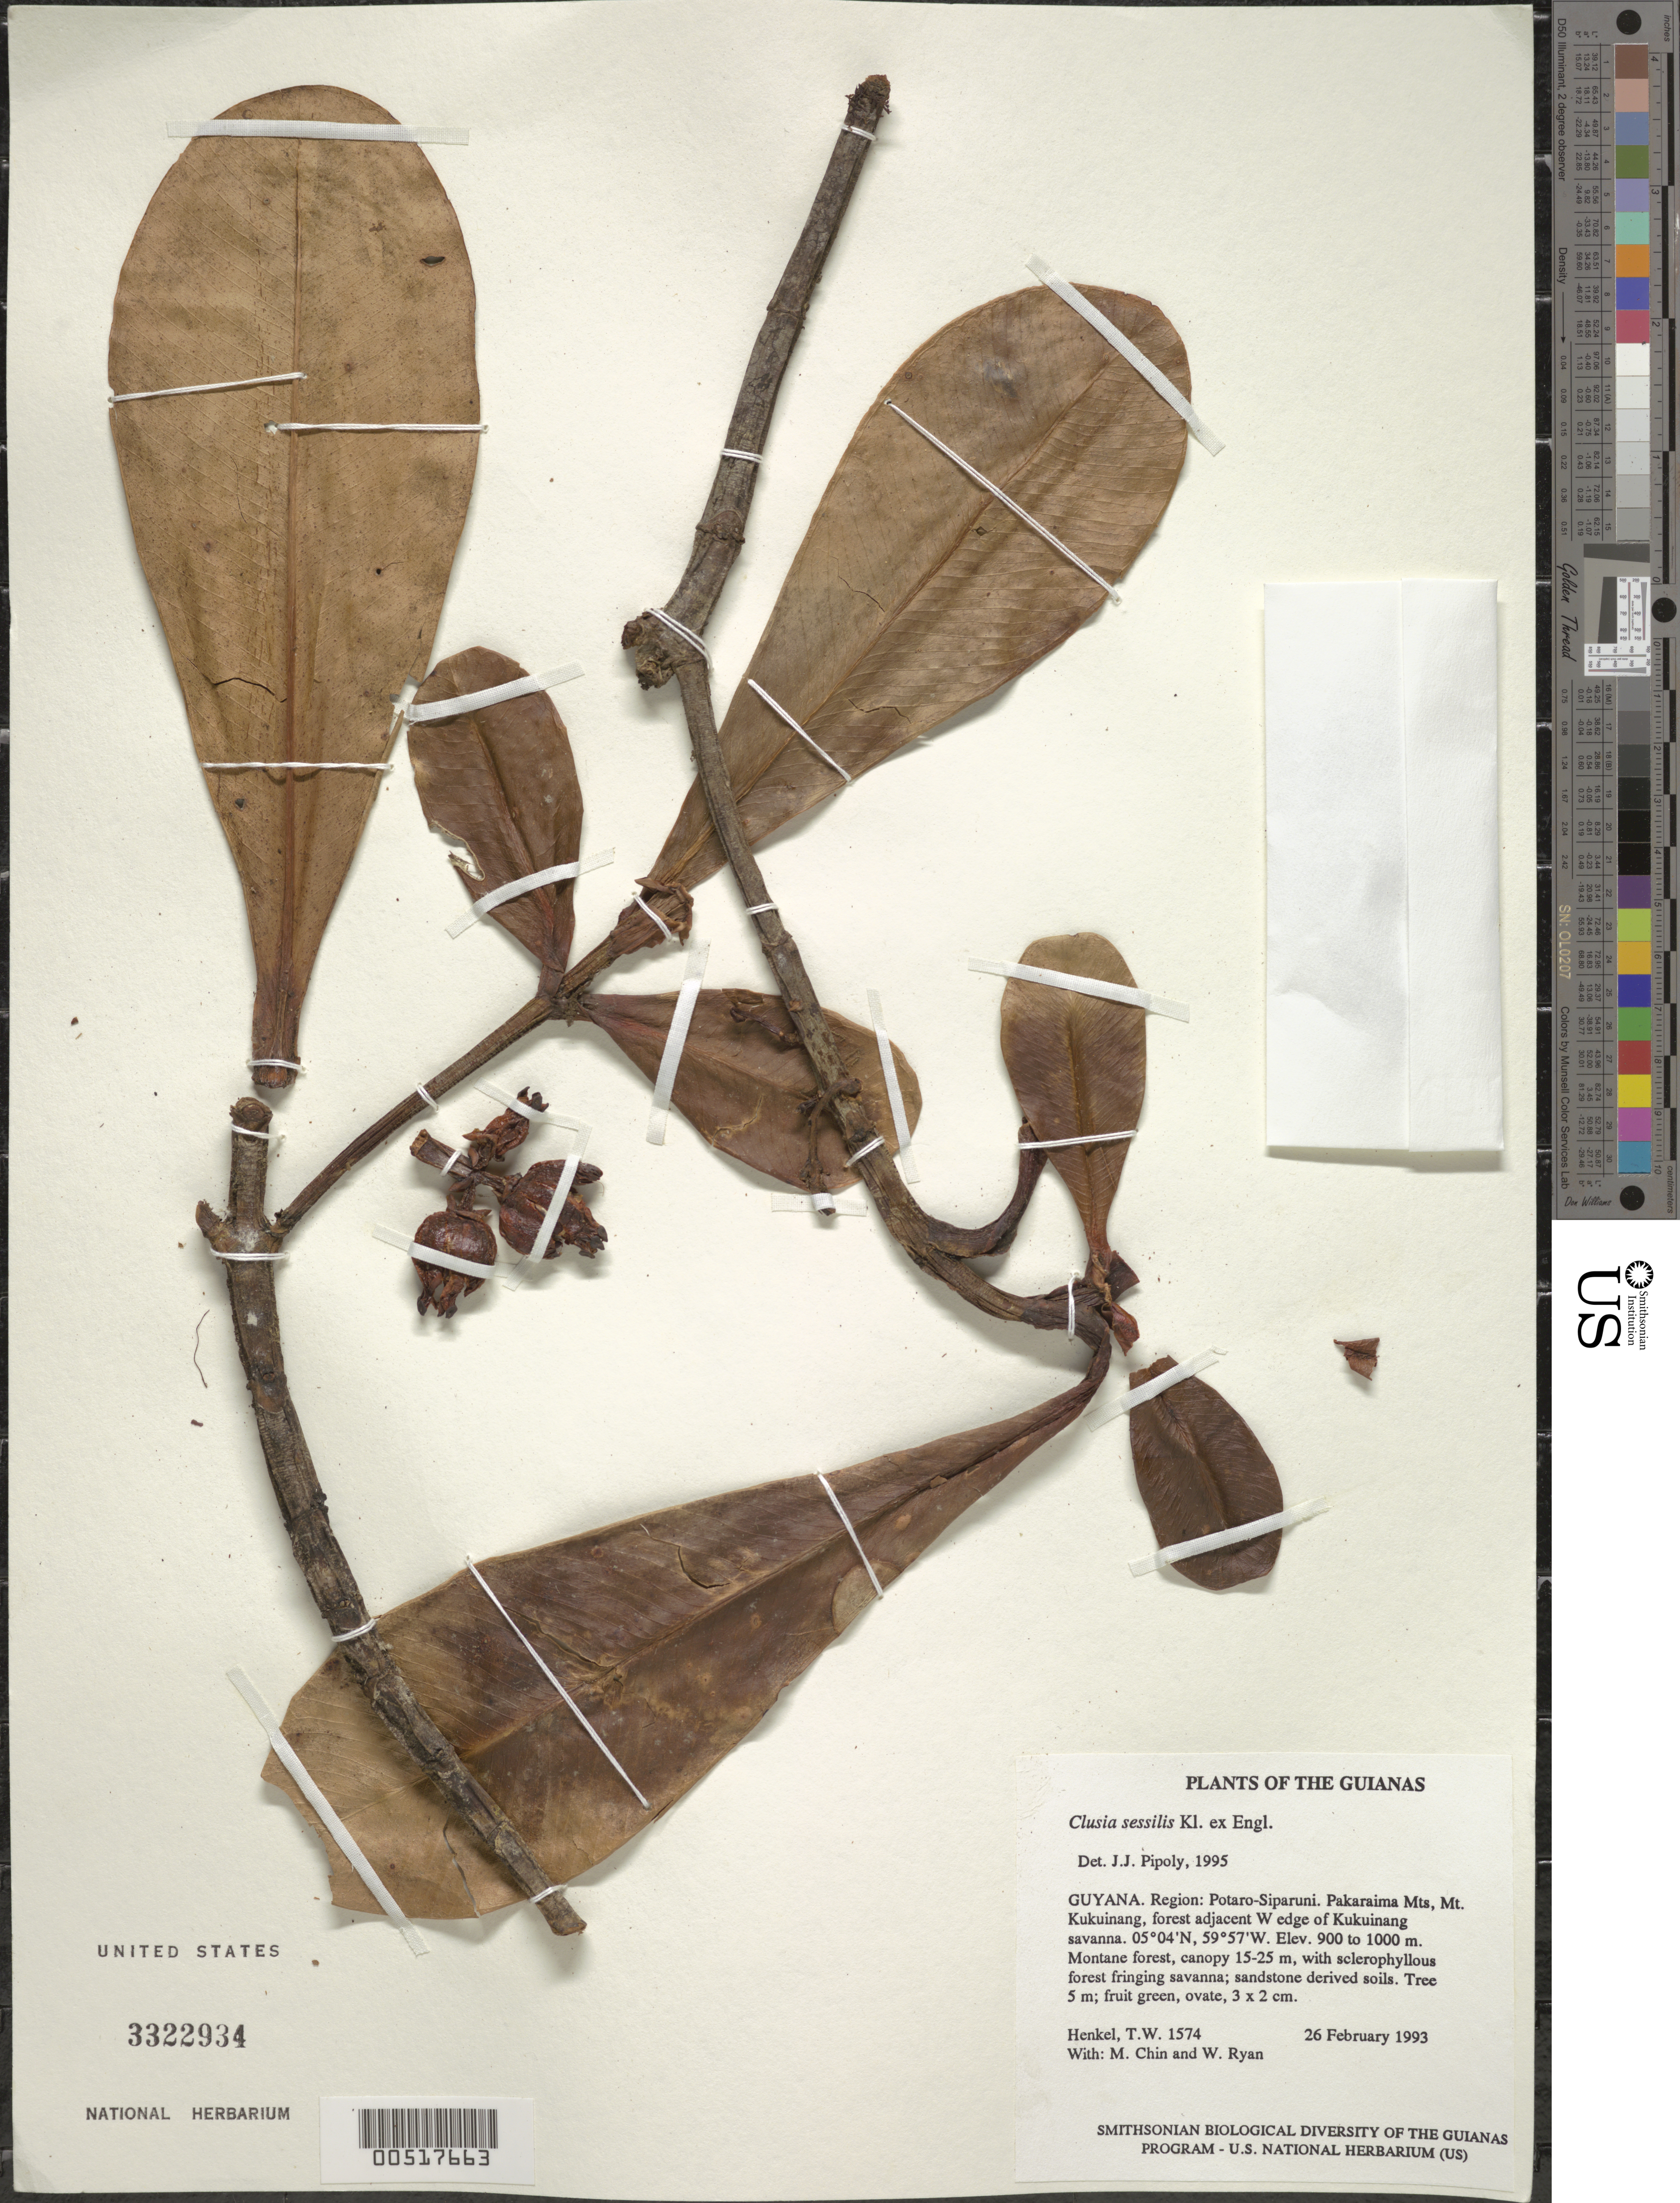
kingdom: Plantae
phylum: Tracheophyta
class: Magnoliopsida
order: Malpighiales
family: Clusiaceae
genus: Clusia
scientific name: Clusia sessilis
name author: Klotzsch ex Engl.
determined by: Pipoly, J. J., III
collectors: T. Henkel, M. Chin & W. Ryan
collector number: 1574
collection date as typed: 26 February 1993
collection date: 1993-02-26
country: Guyana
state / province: Potaro-Siparuni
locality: Pakaraima Mts, Mt. Kukuinang, forest adjacent W edge of Kukuinang savanna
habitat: Montane forest, canopy 15-25 m, with sclerophyllous forest fringing savanna; sandstone derived soils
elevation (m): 900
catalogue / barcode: US 3322934